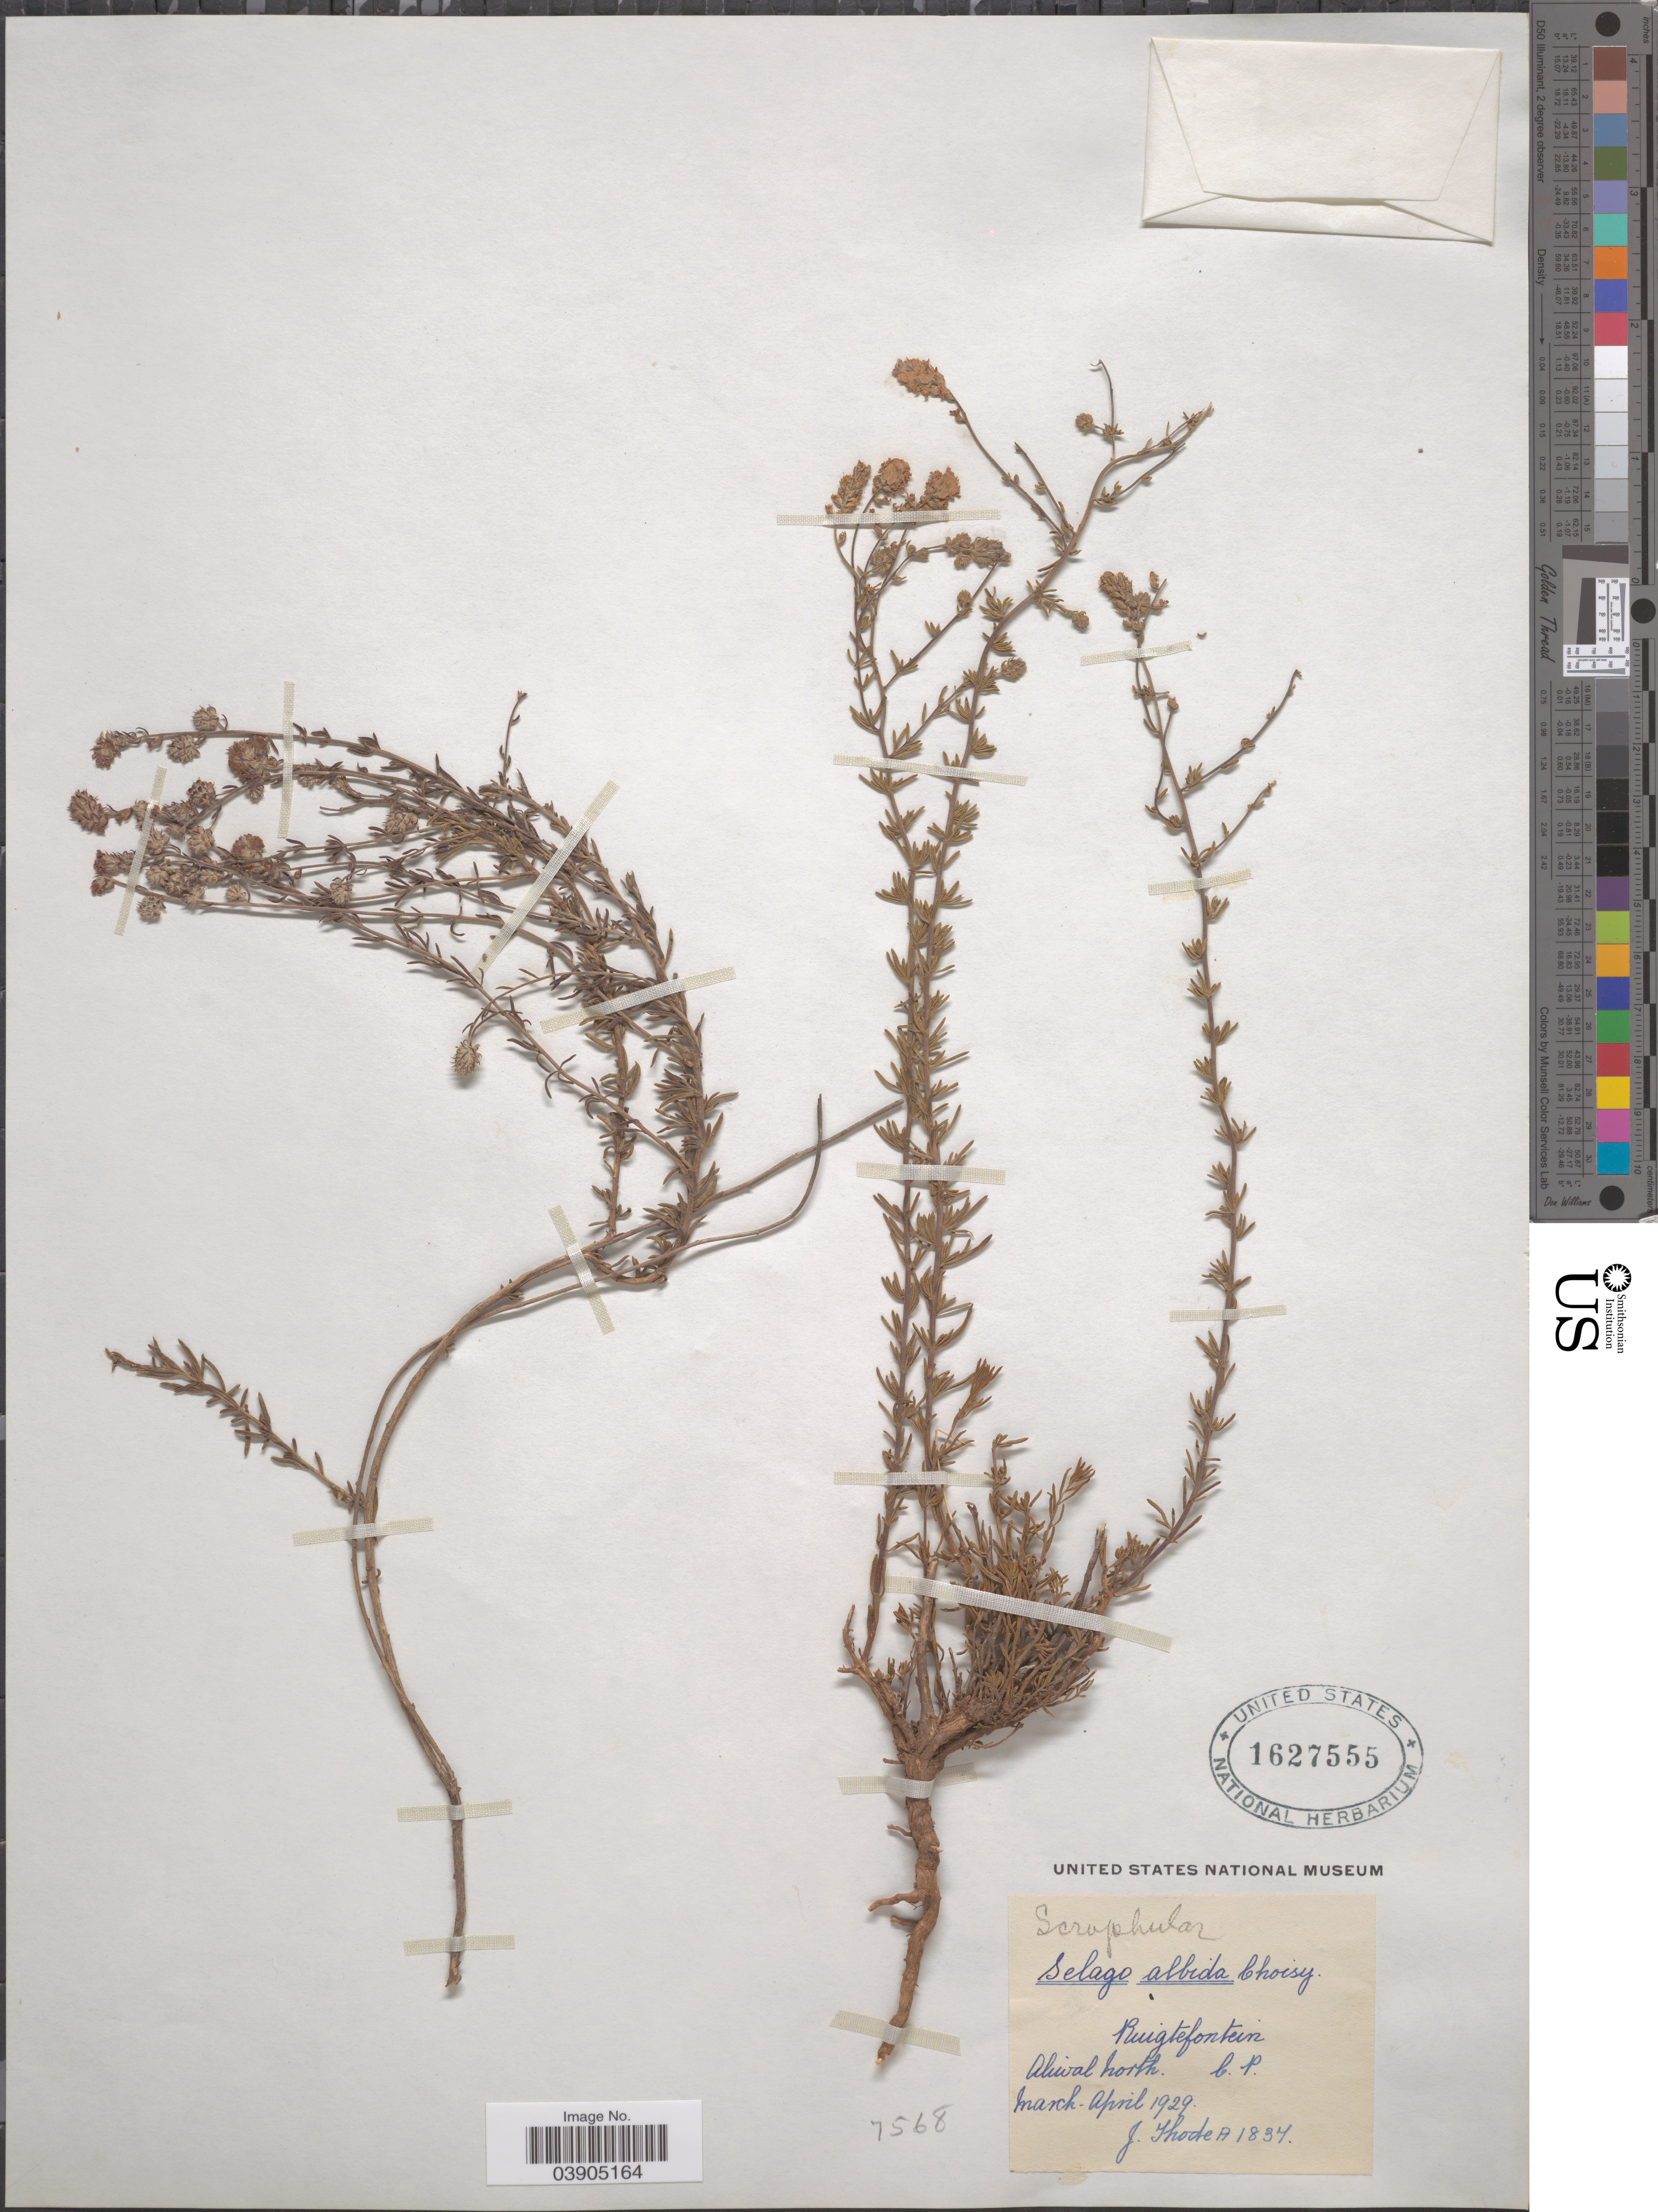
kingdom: Plantae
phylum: Tracheophyta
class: Magnoliopsida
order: Lamiales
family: Scrophulariaceae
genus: Selago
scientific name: Selago albida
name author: Choisy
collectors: J. Thode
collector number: A1837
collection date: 1929-03/1929-04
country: South Africa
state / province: Eastern Cape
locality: Ruigtefontein. Aliwal North.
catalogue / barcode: US 1627555